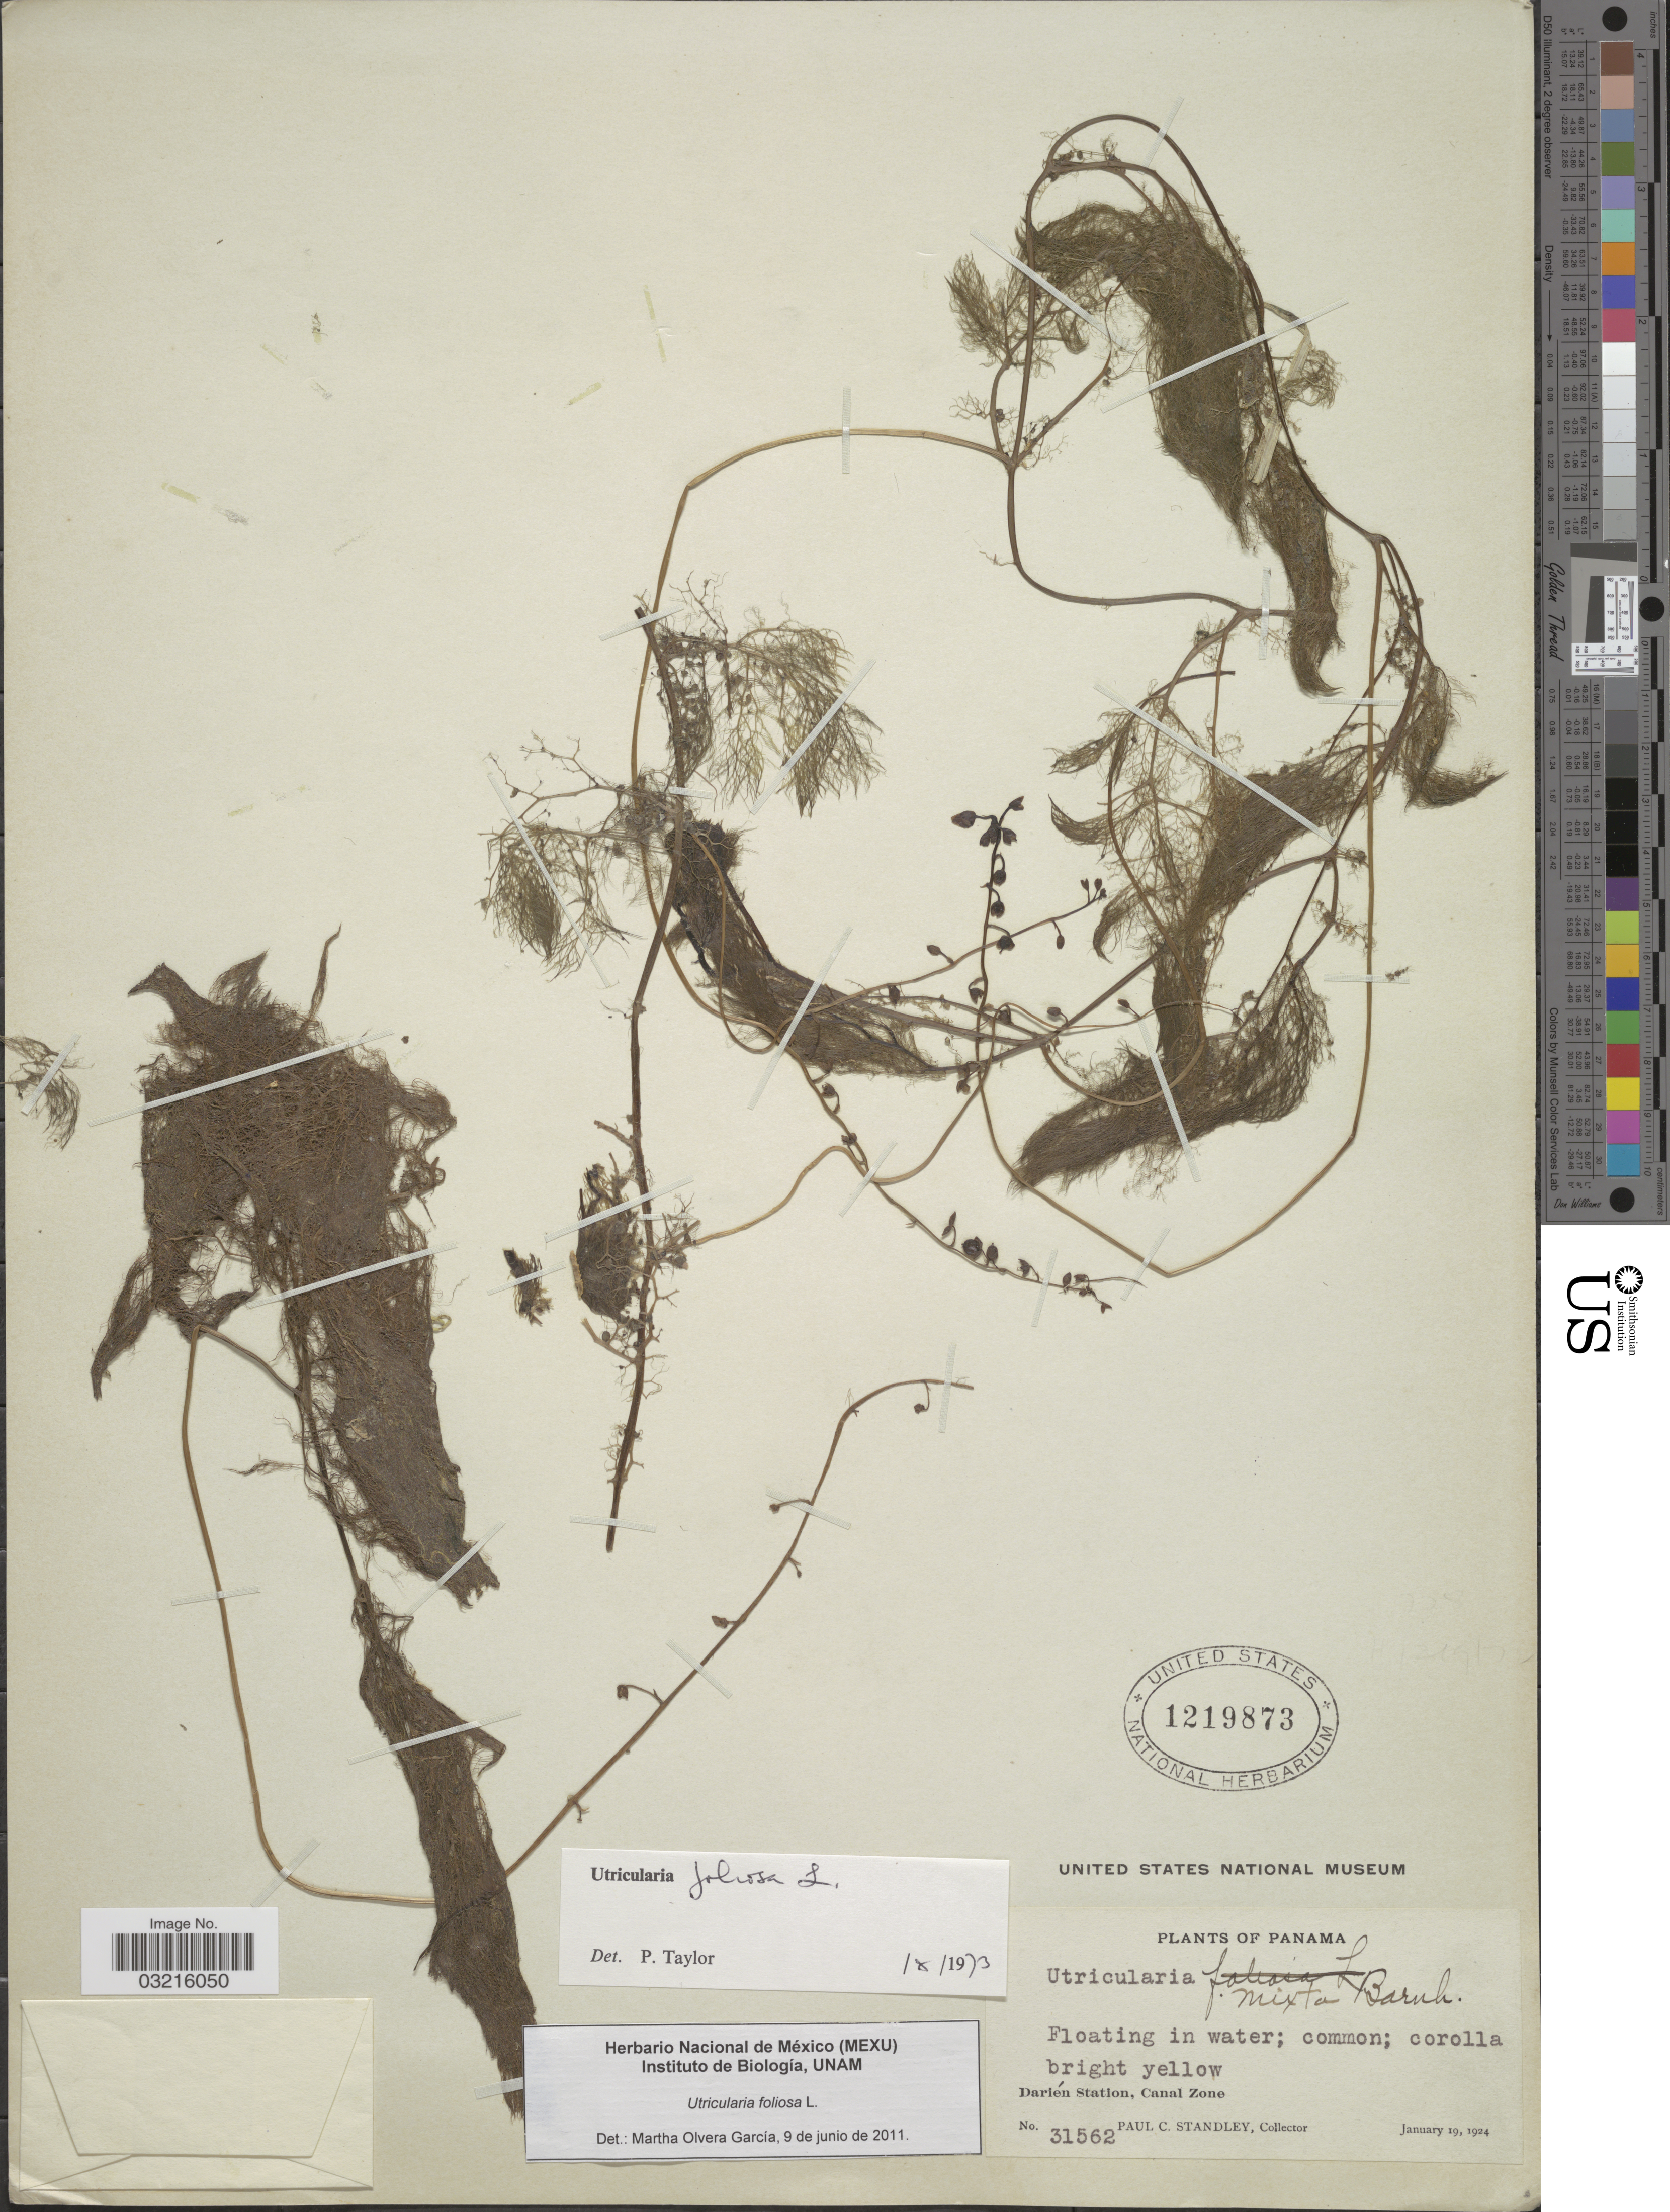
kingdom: Plantae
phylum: Tracheophyta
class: Magnoliopsida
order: Lamiales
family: Lentibulariaceae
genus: Utricularia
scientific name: Utricularia foliosa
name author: L.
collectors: P. C. Standley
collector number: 31562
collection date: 1924-01-19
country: Panama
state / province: Colón / Panamá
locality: Darién Station, Canal Zone.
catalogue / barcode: US 1219873